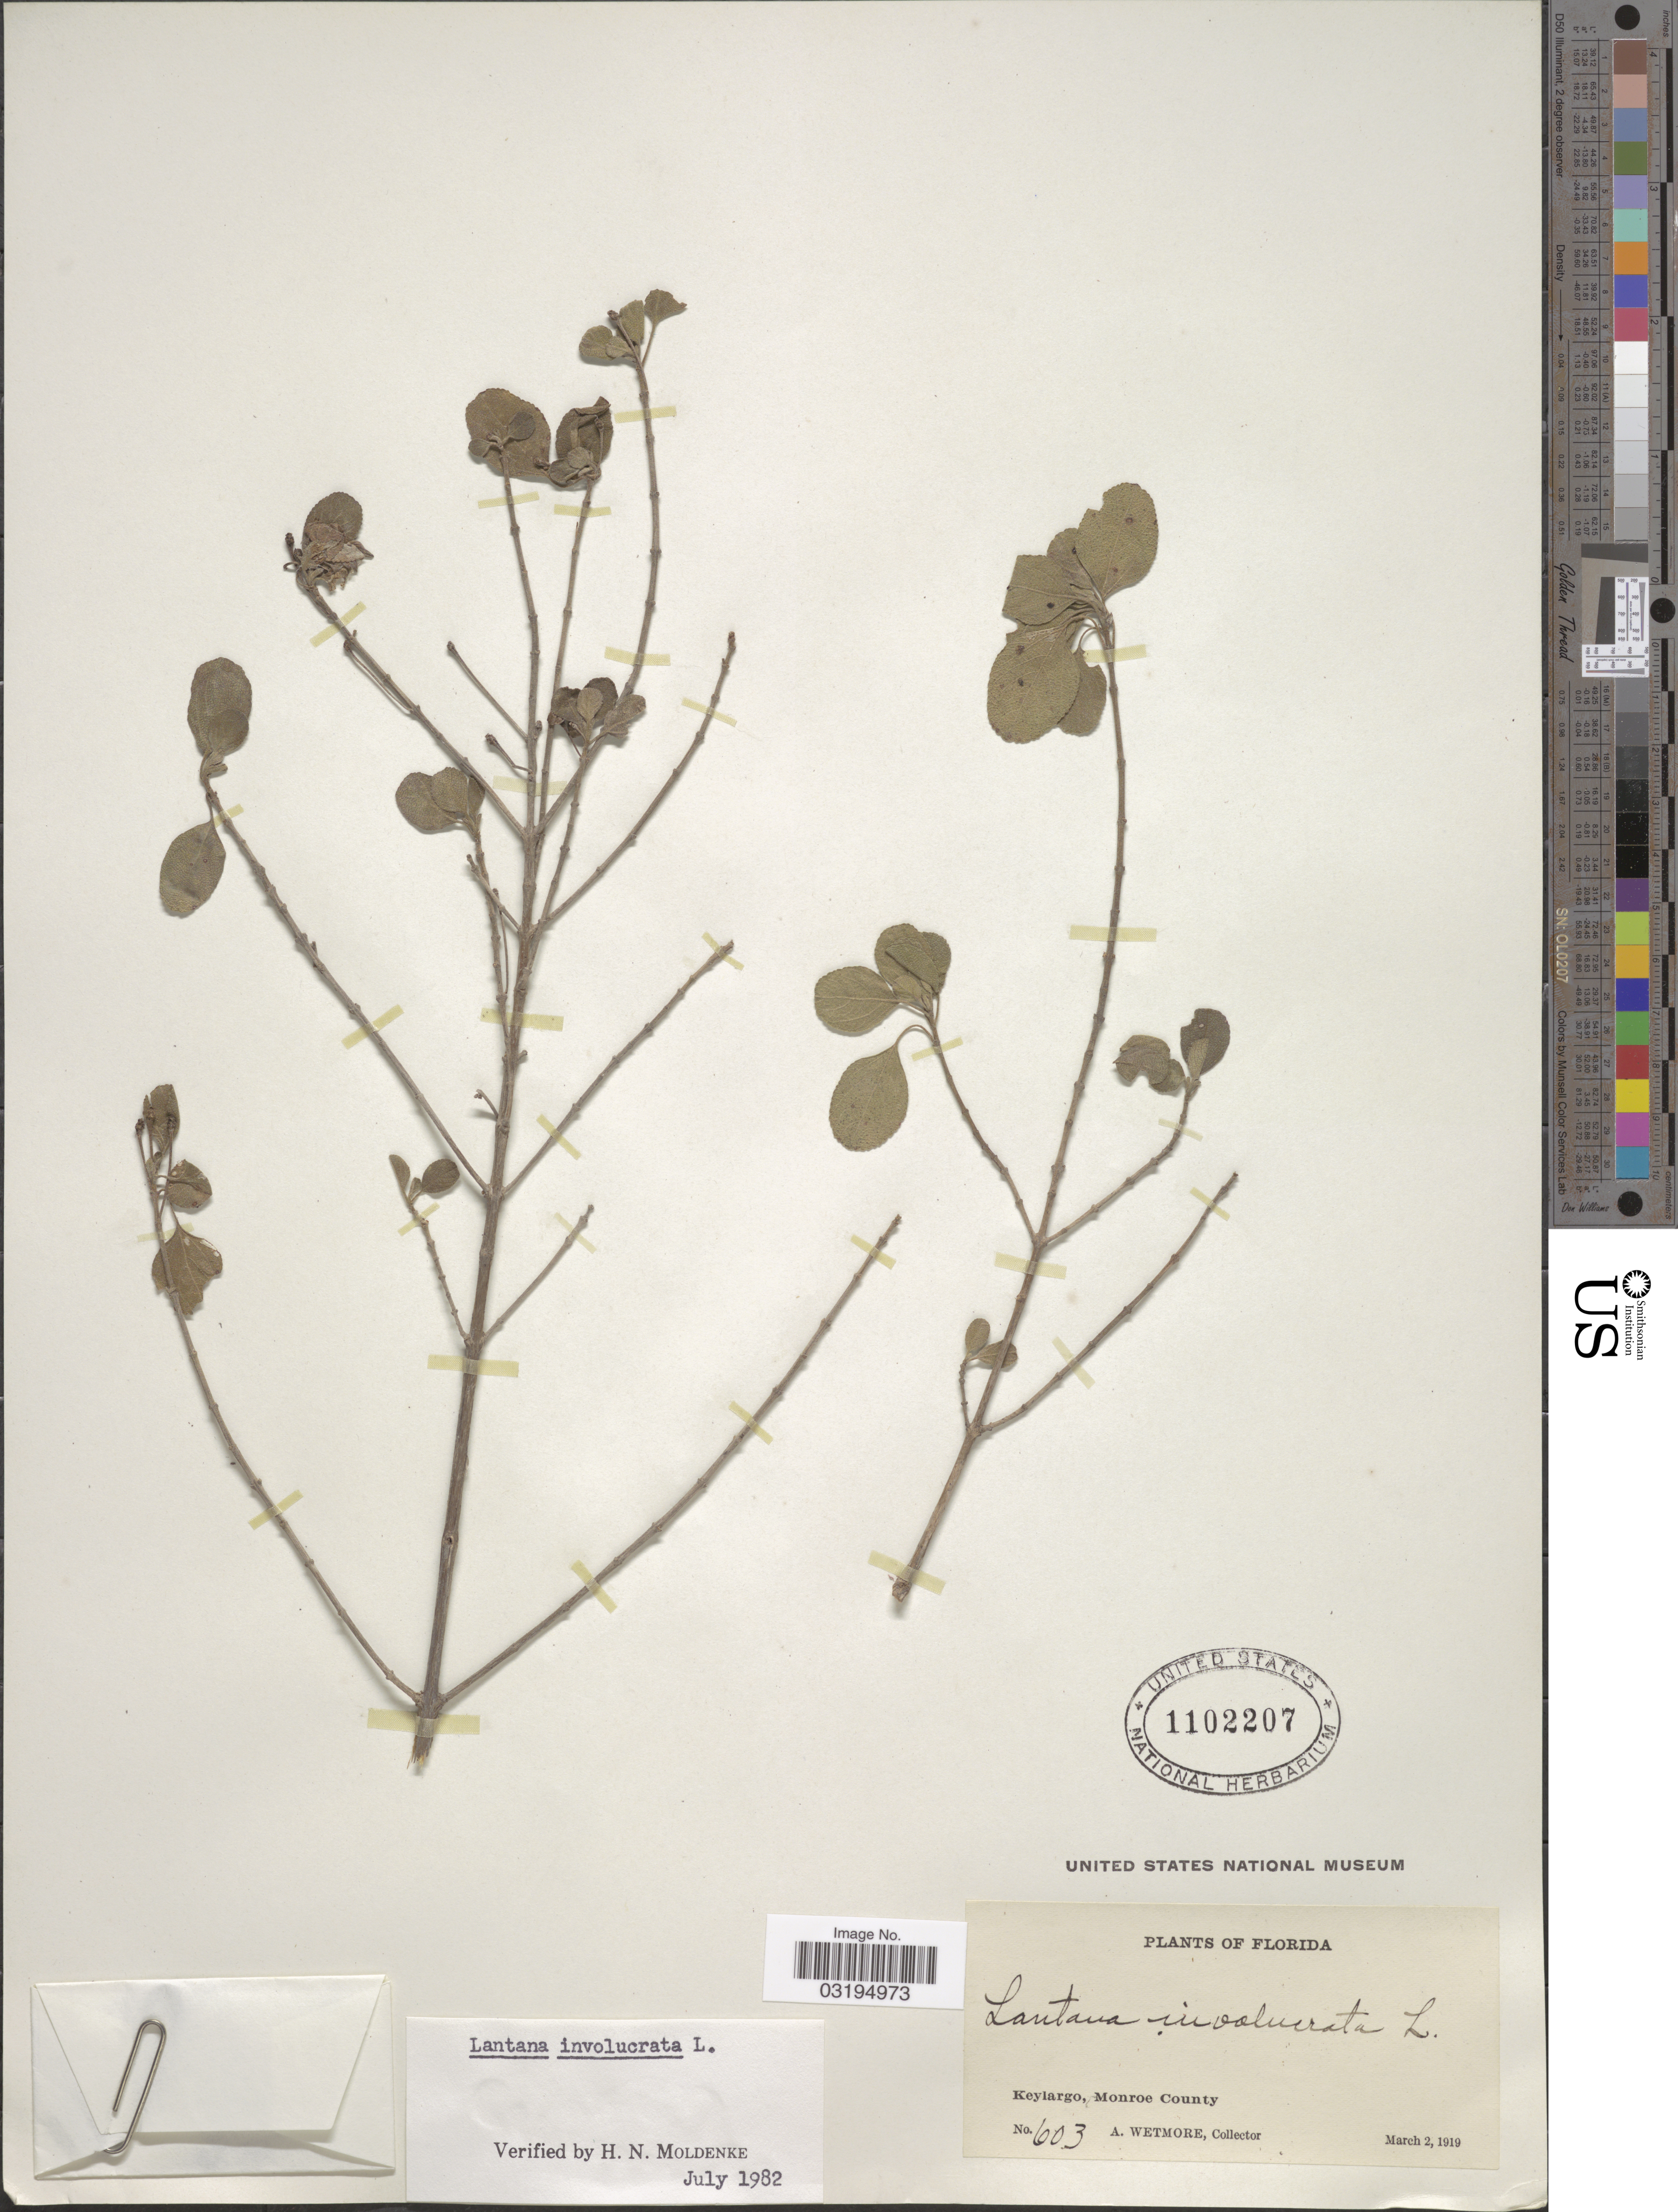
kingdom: Plantae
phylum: Tracheophyta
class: Magnoliopsida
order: Lamiales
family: Verbenaceae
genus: Lantana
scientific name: Lantana involucrata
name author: L.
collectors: A. Wetmore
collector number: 603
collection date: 1919-03-02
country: United States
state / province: Florida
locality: Keylargo, Monroe County.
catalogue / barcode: US 1102207